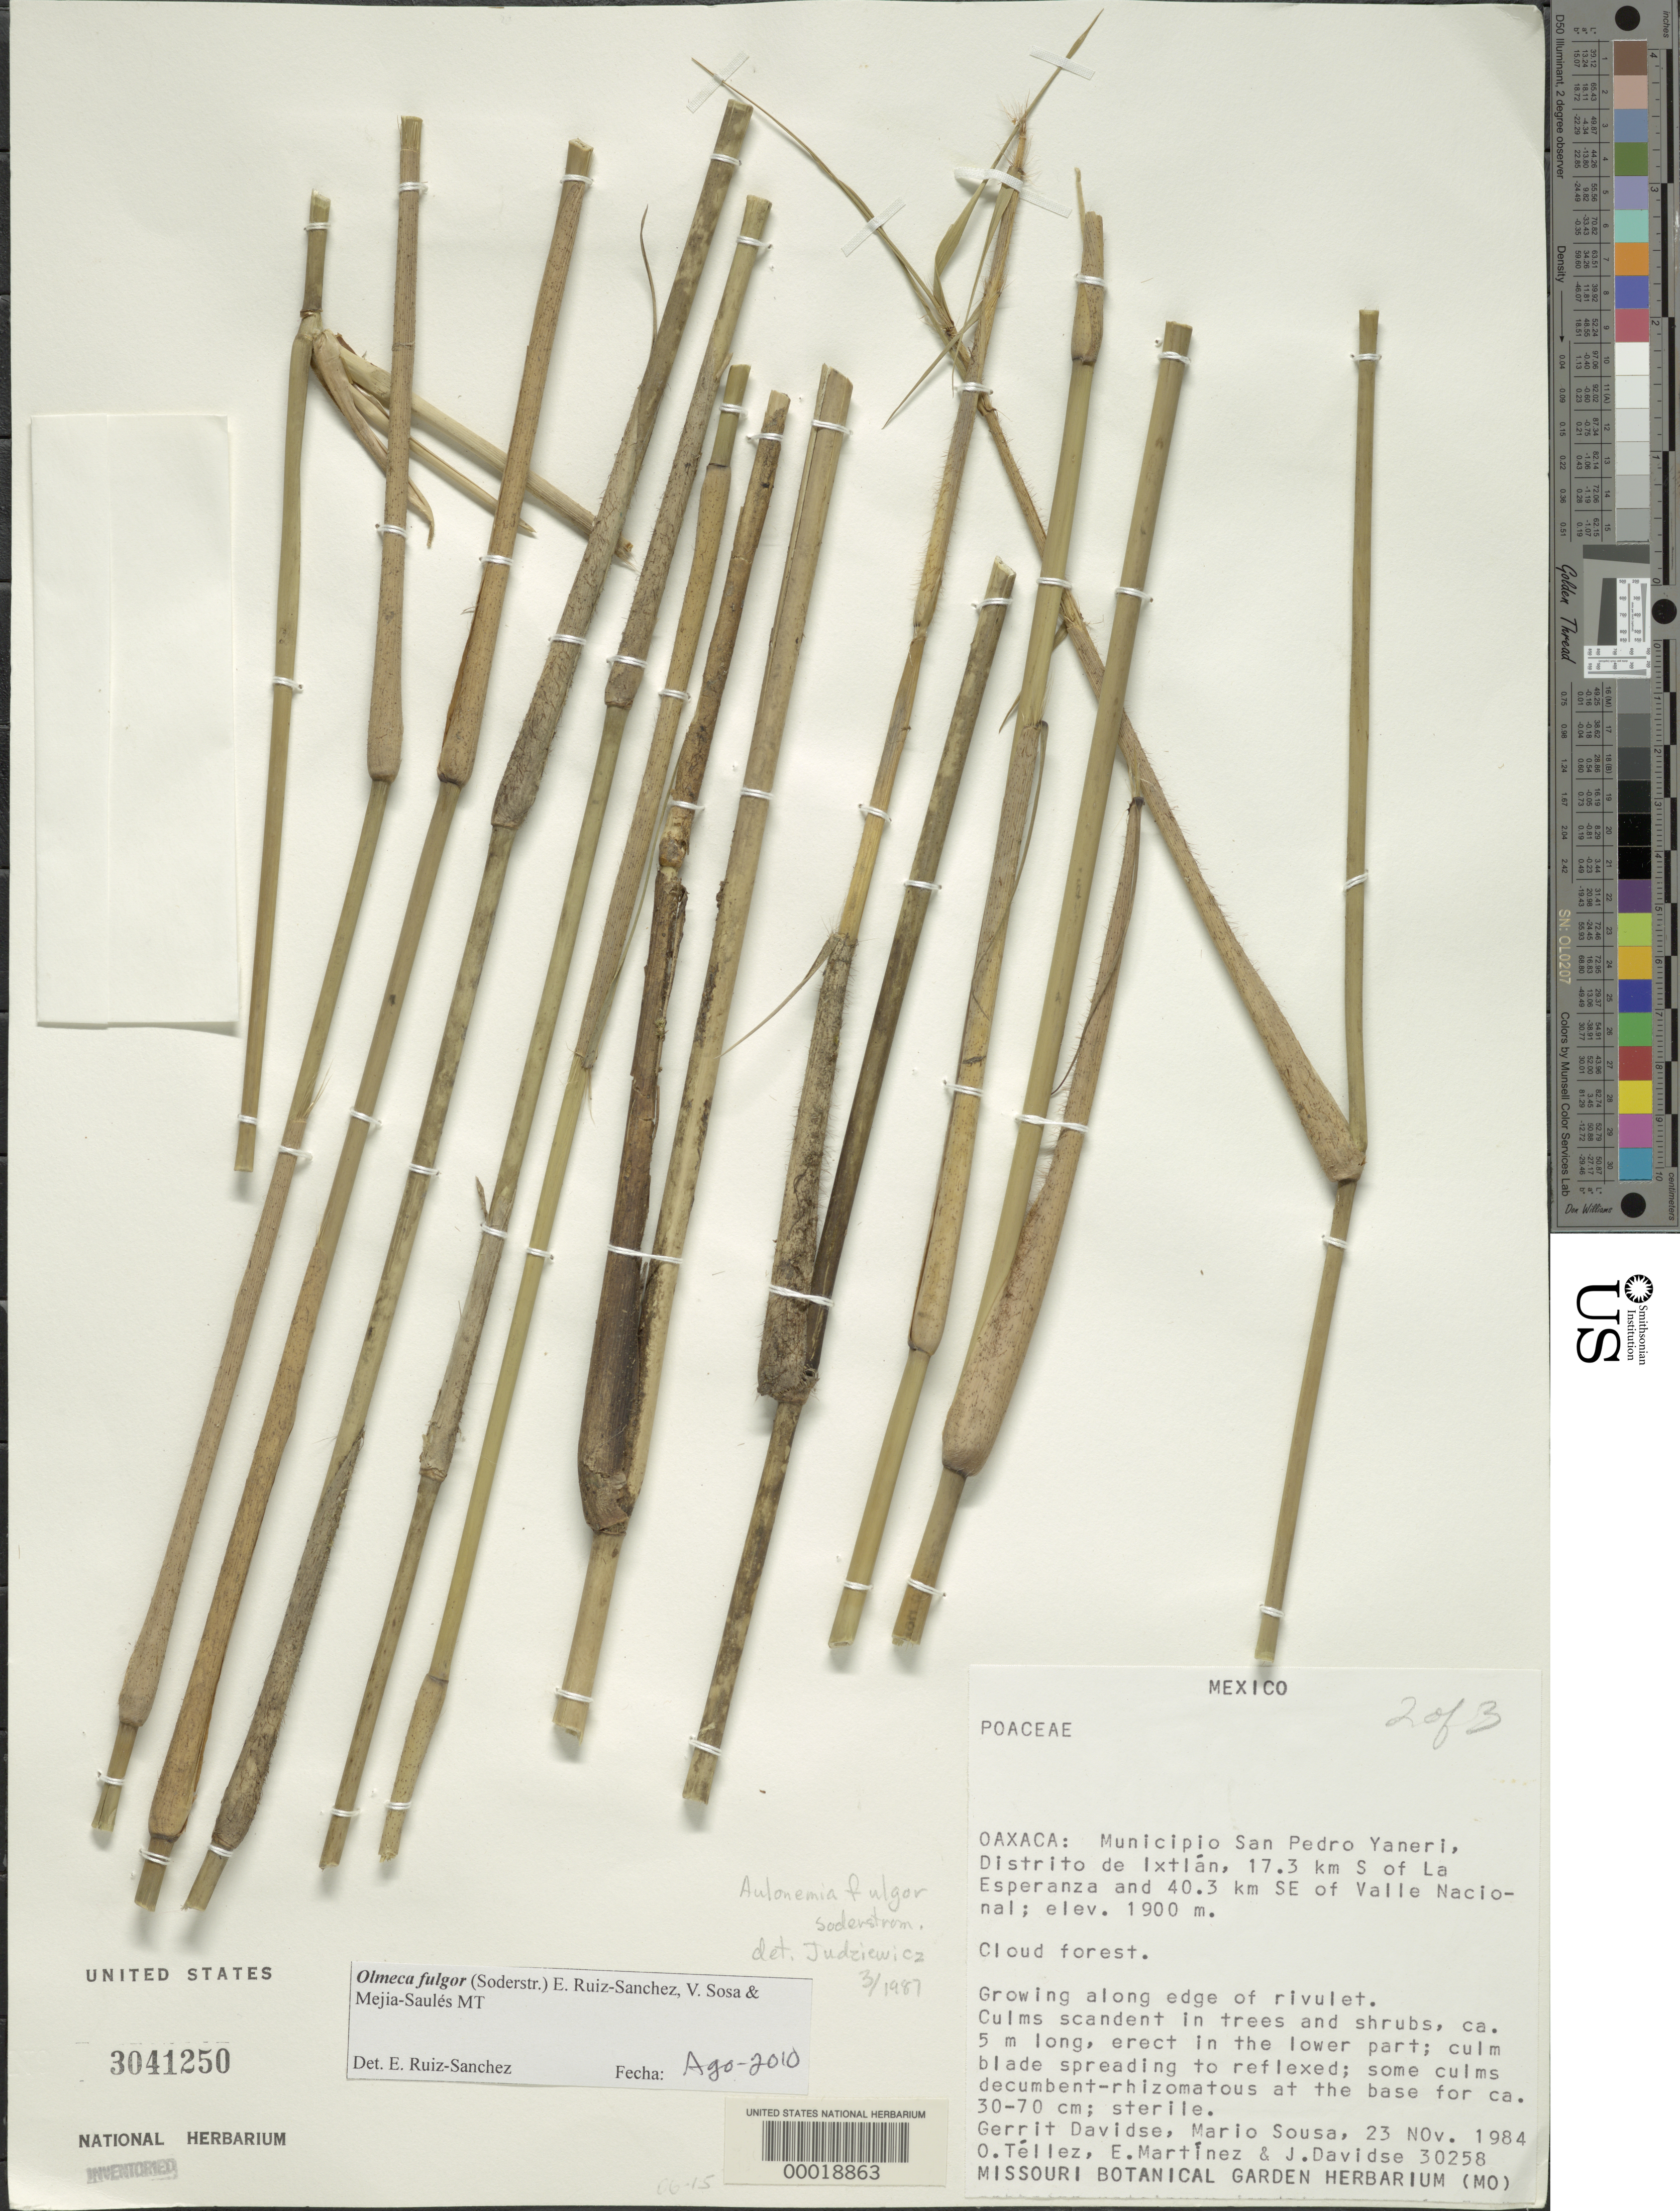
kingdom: Plantae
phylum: Tracheophyta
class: Liliopsida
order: Poales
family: Poaceae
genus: Olmeca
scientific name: Olmeca fulgor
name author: (Soderstr.) Ruíz-Sanchez et al.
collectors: G. Davidse, M. Sousa S., O. Téllez V., E. Martínez & J. Davidse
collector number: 30258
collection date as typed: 23 Nov 1984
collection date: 1984-11-23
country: Mexico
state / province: Oaxaca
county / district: San Pedro Yaneri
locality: Ixtlan, S of La Esperanza, SE of Valle Nacional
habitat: Cloud forest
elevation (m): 1900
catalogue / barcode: US 3041250